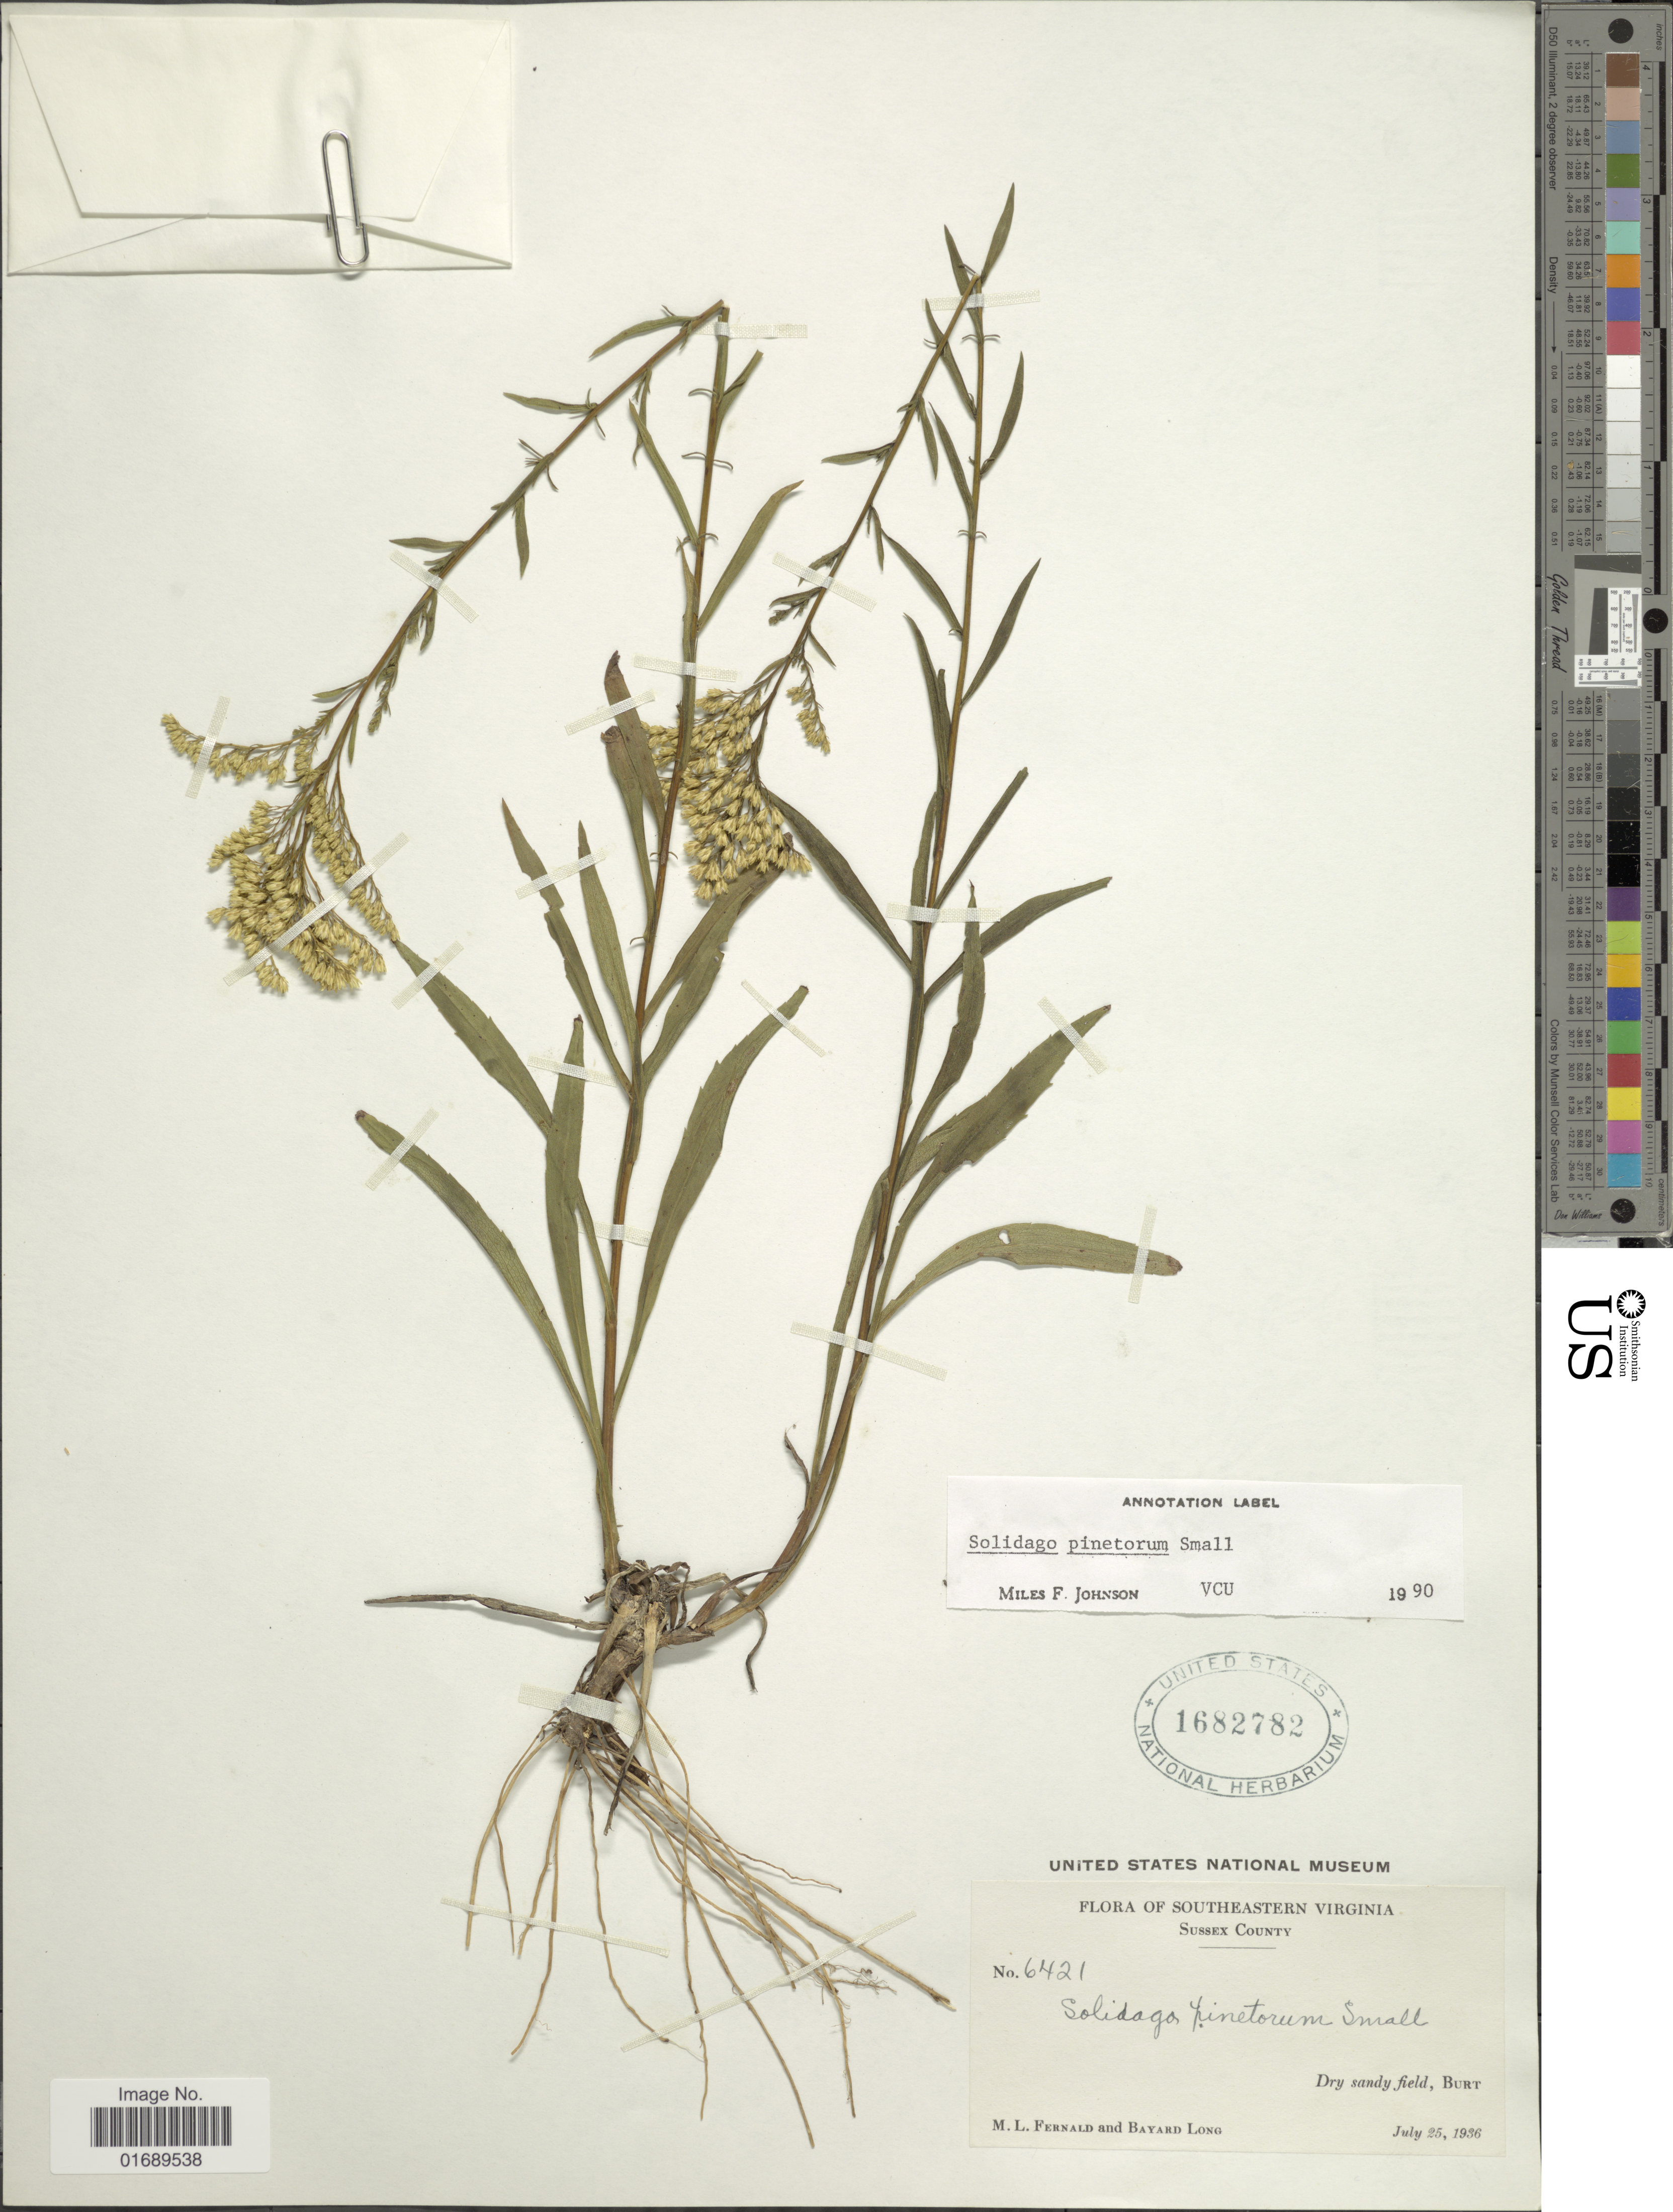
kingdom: Plantae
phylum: Tracheophyta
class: Magnoliopsida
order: Asterales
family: Asteraceae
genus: Solidago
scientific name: Solidago pinetorum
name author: Aiton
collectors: M. L. Fernald & B. Long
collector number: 6421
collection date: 1936-07-25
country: United States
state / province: Virginia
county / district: Sussex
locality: Southeastern Virginia, Sussex Coutny, Dry sandy field, Burt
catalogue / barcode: US 1682782